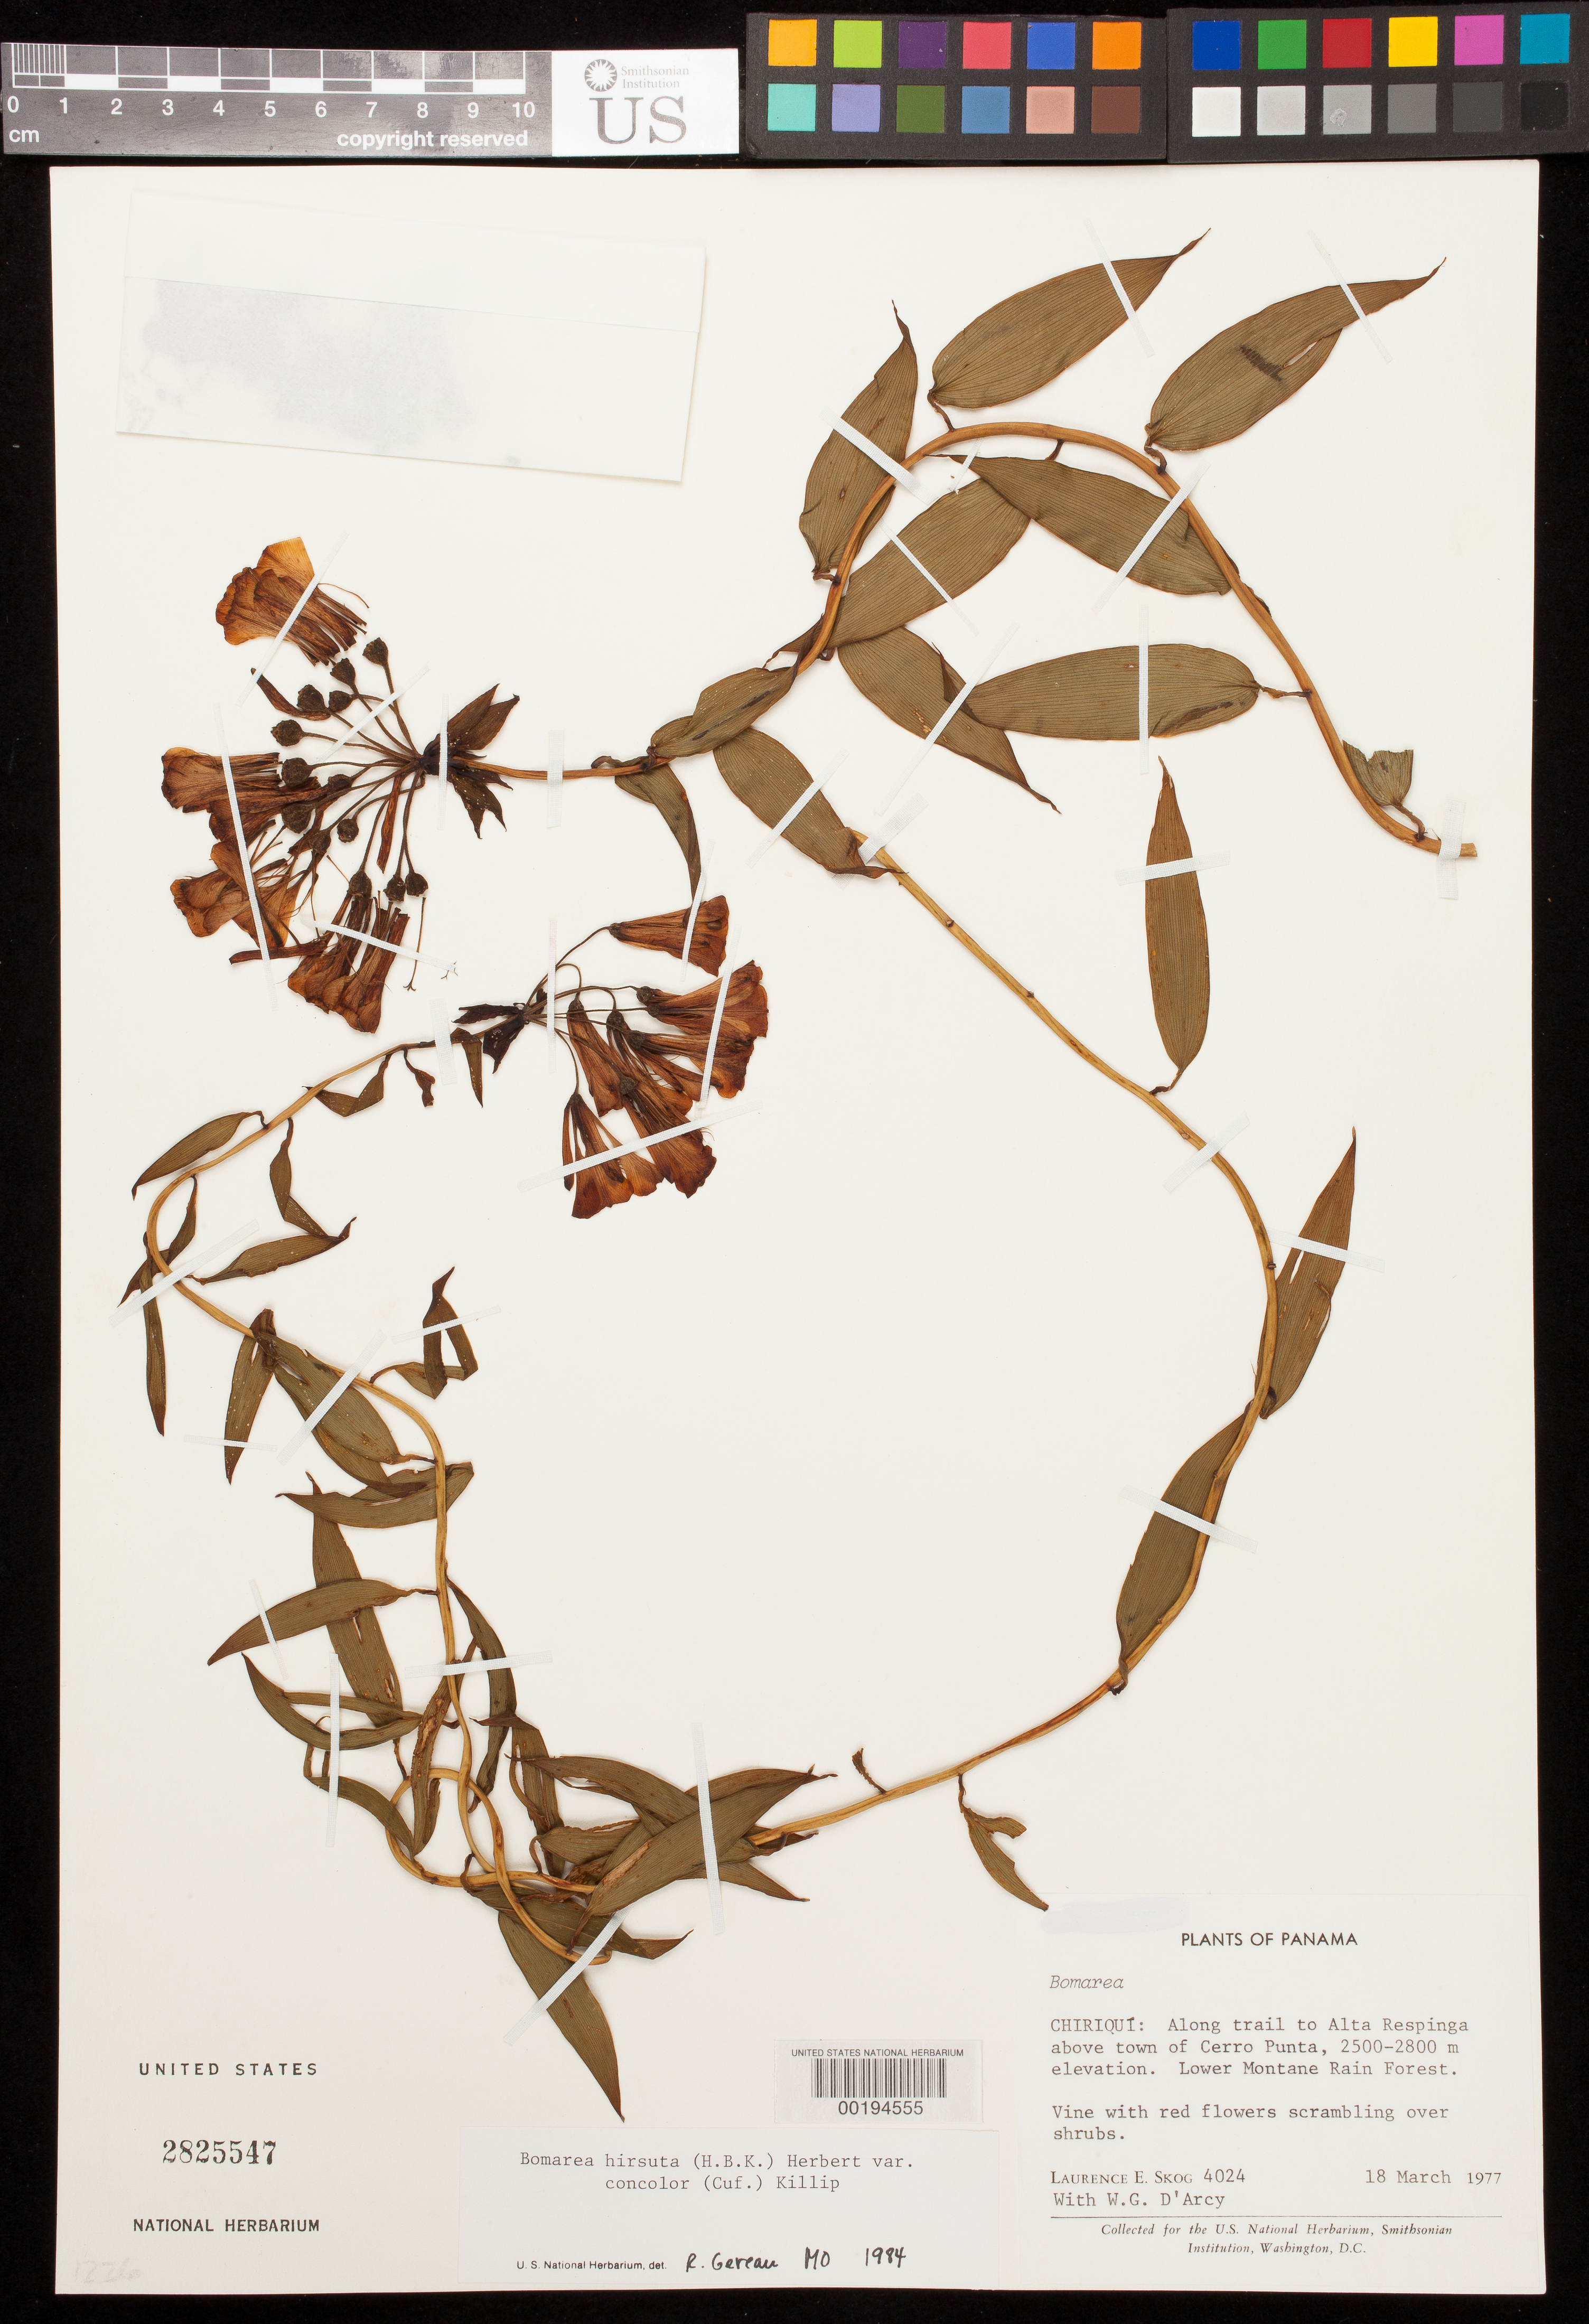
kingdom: Plantae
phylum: Tracheophyta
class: Liliopsida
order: Liliales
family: Alstroemeriaceae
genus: Bomarea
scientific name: Bomarea hirsuta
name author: (Kunth) Herb.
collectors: L. E. Skog & W. G. D'Arcy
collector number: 4024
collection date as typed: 18 Mar 1977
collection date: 1977-03-18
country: Panama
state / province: Chiriquí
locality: Along Trail to Alta rRspinga above town of Cerro Punta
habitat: Lower montane rain forest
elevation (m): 2500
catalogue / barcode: US 2825547